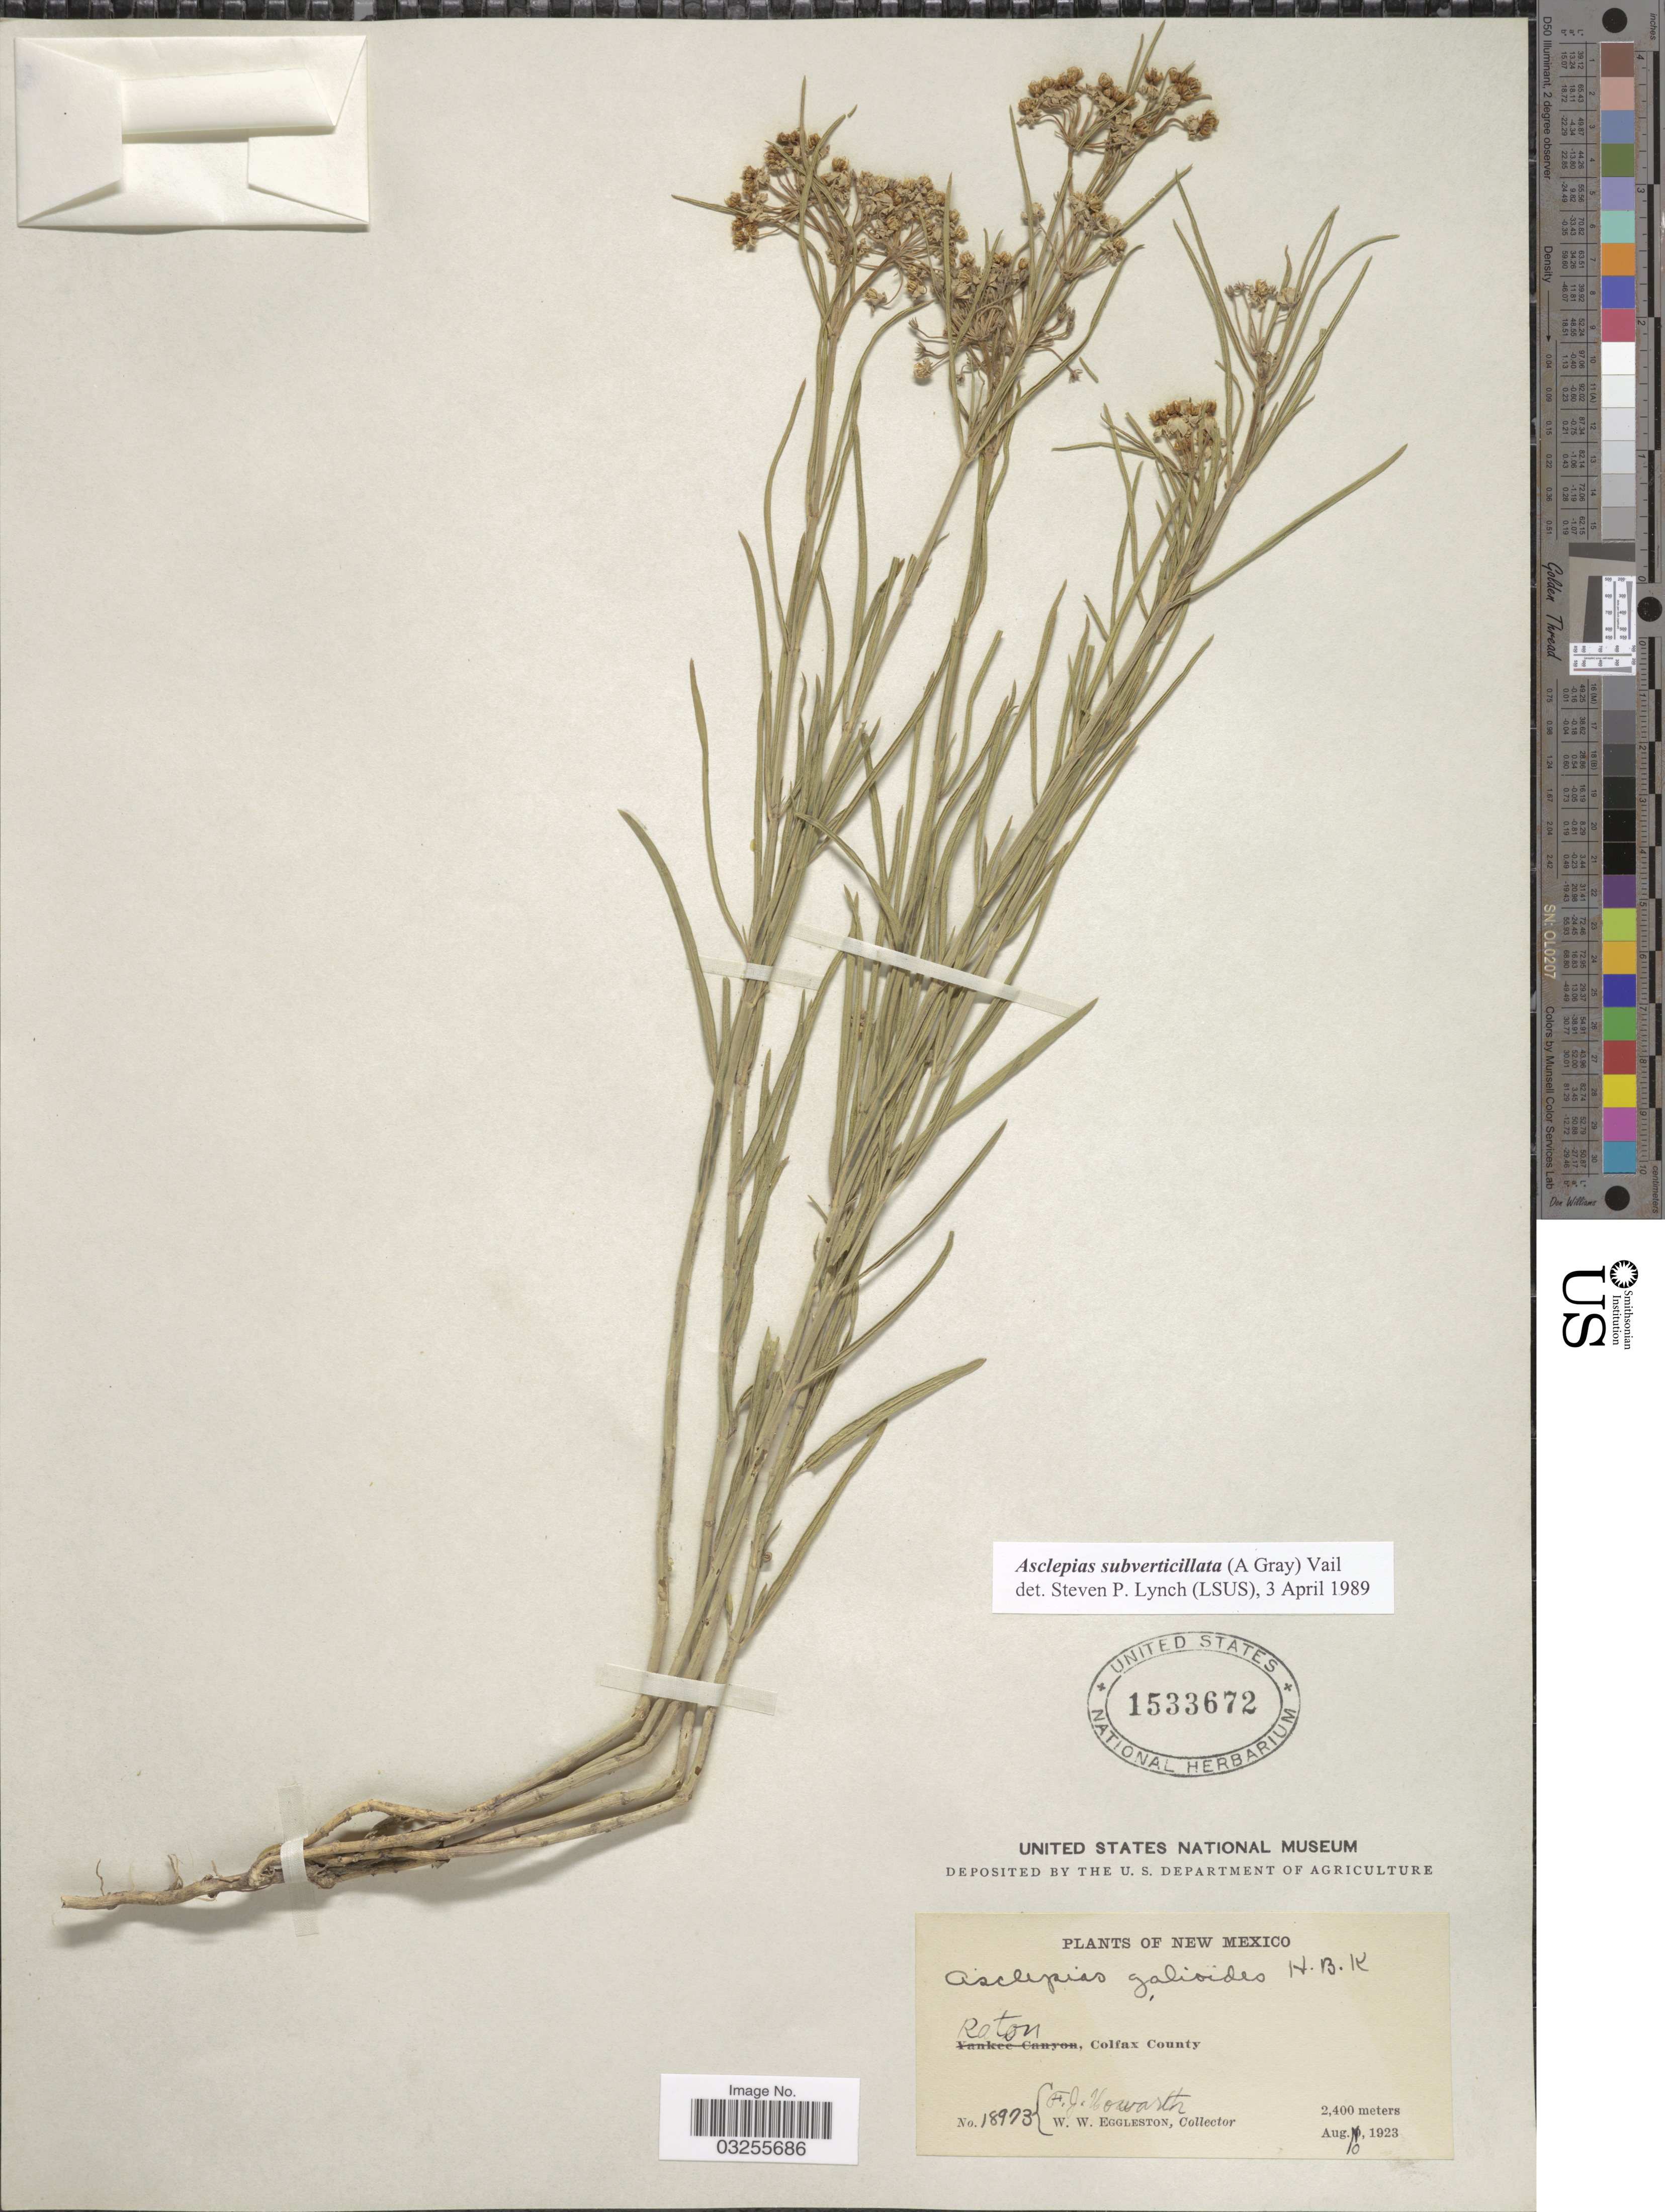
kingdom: Plantae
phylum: Tracheophyta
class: Magnoliopsida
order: Gentianales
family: Apocynaceae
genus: Asclepias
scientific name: Asclepias subverticillata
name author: (A. Gray) Vail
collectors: F. Howarth & W. W. Eggleston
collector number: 18973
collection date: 1923-08-10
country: United States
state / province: New Mexico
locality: Raton, Colfax County.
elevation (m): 2400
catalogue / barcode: US 1533672